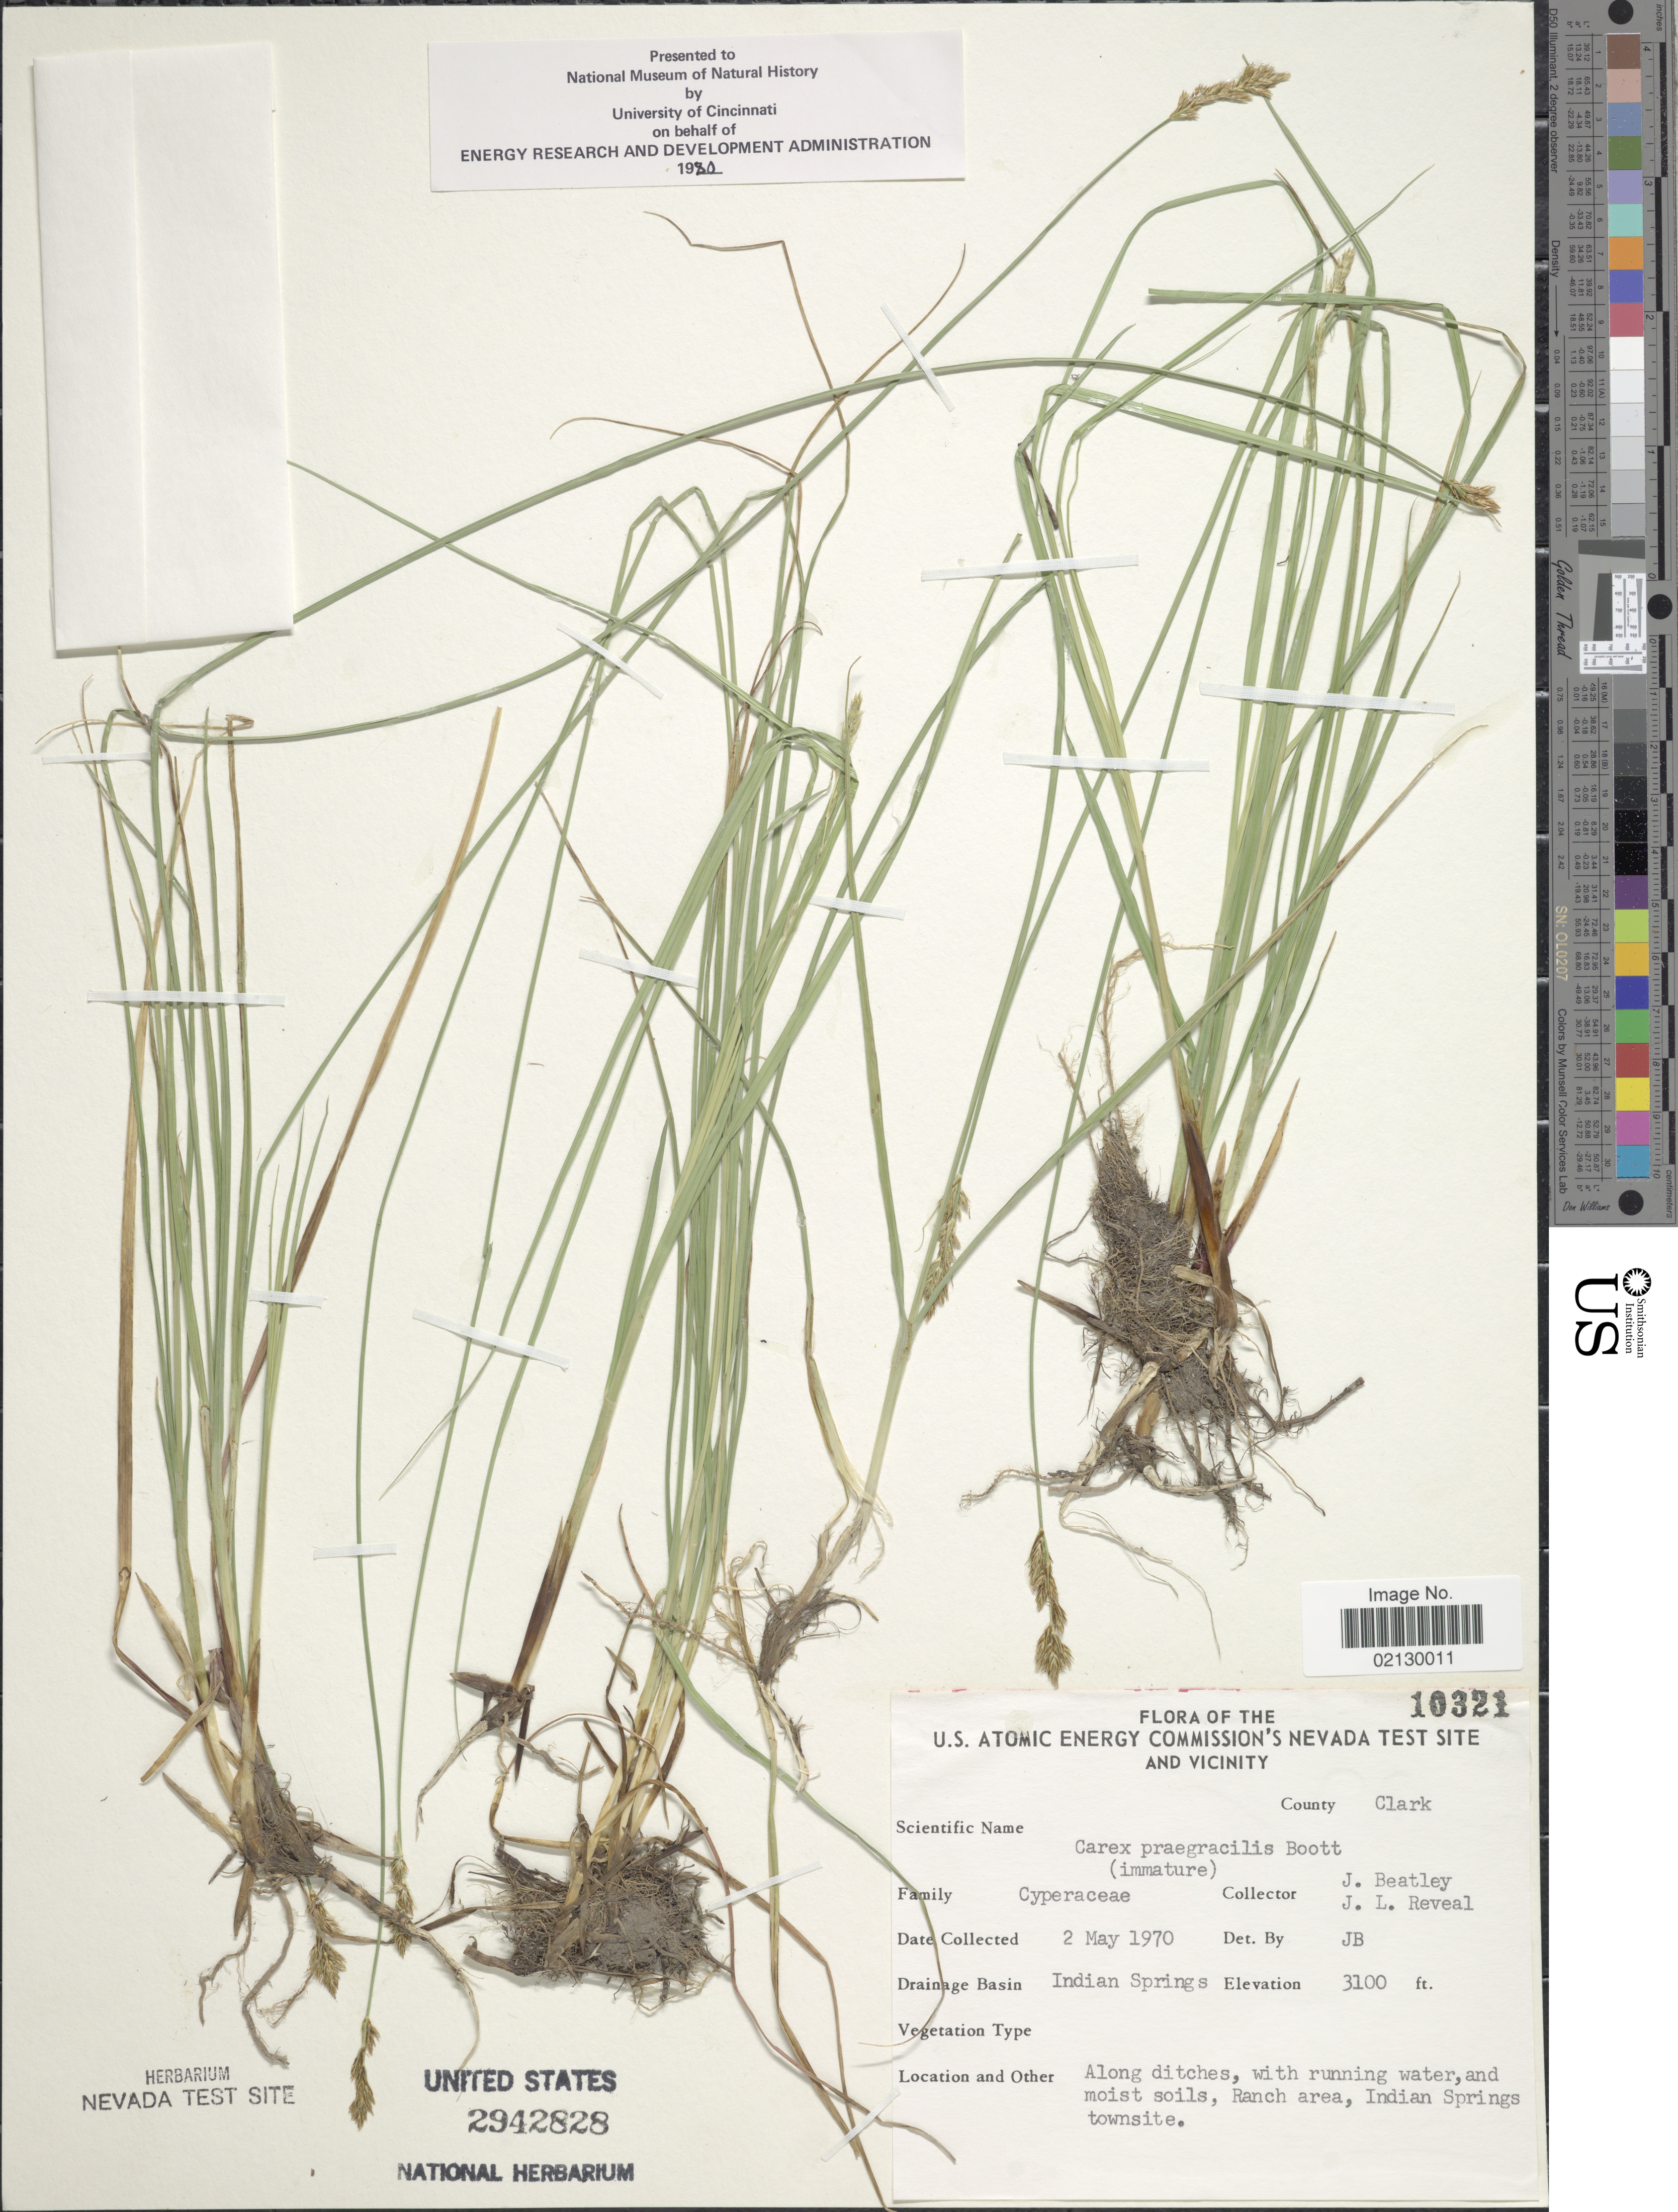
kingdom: Plantae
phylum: Tracheophyta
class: Liliopsida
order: Poales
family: Cyperaceae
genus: Carex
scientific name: Carex praegracilis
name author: W. Boott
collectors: J. C. Beatley & J. L. Reveal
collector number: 10321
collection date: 1970-05-02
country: United States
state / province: Nevada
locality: U. S. Atomic Energy Commission's Nevada Test Site and Vicinity, County Clark, Indian Springs, Ranch Area, Indian Springs townsite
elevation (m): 945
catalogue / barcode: US 2942828